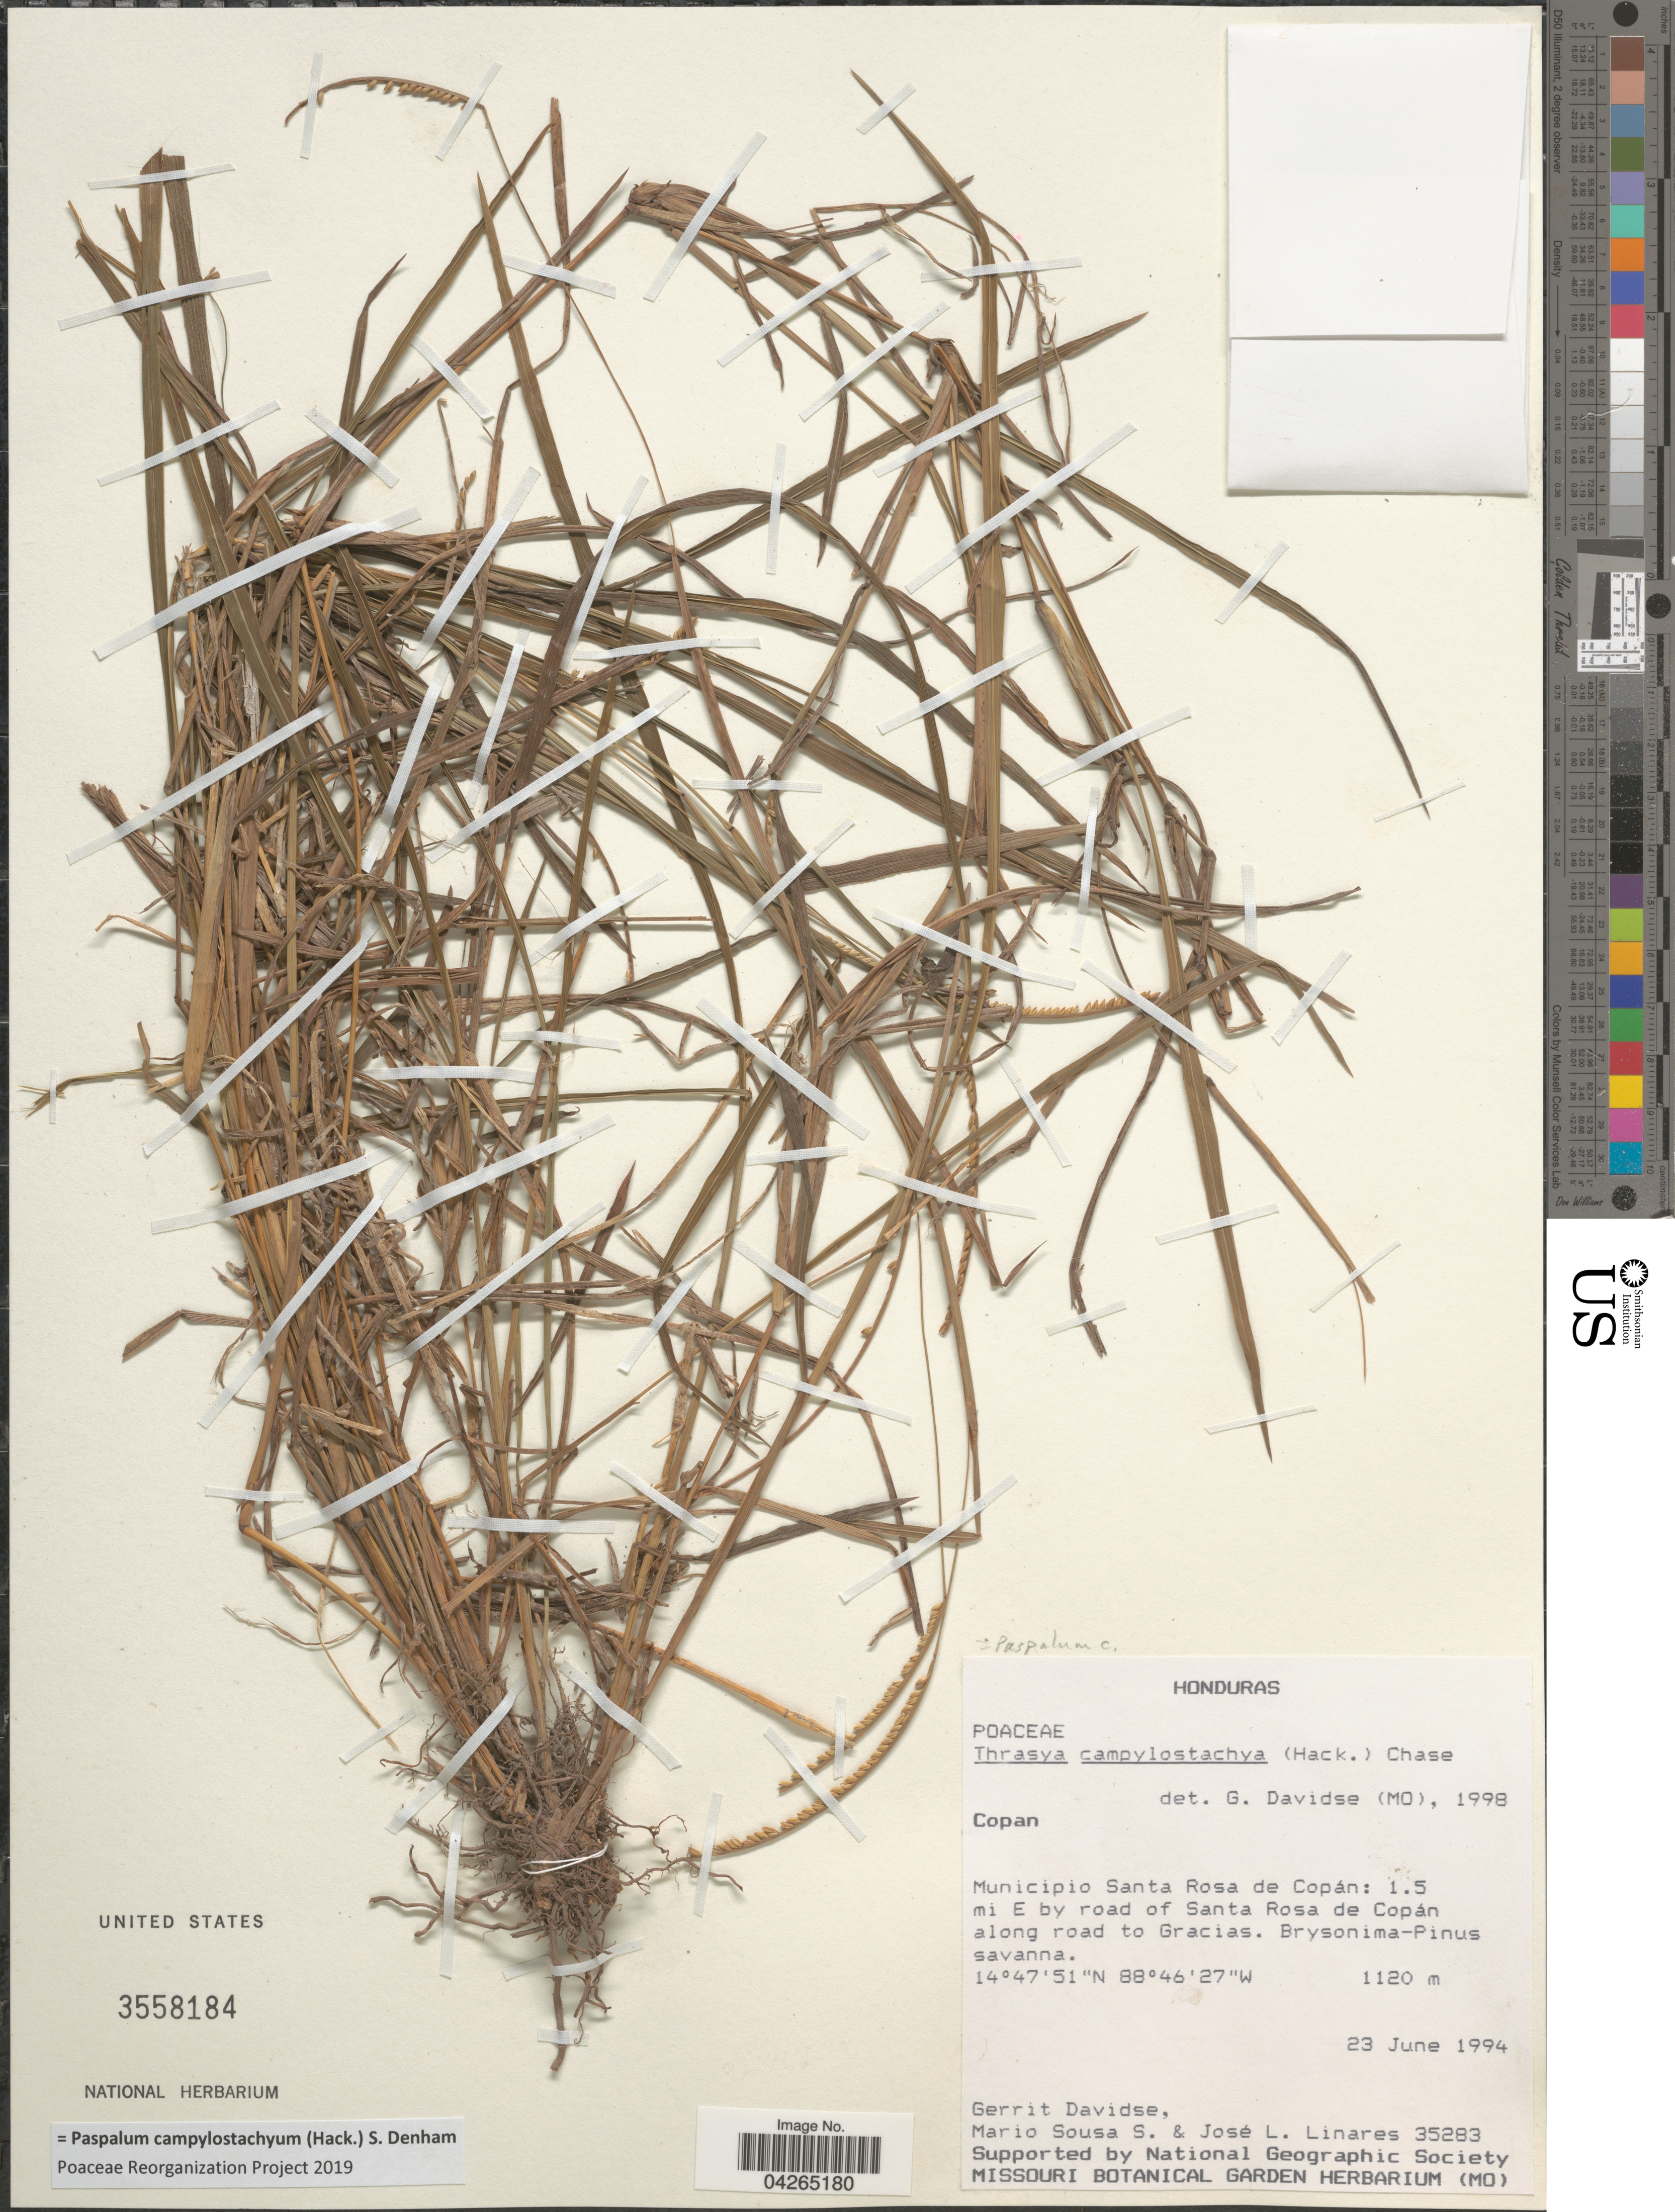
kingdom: Plantae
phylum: Tracheophyta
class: Liliopsida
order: Poales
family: Poaceae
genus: Paspalum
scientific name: Paspalum campylostachyum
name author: (Hack.) S. Denham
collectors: G. Davidse, M. Sousa S. & J. Linares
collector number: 35283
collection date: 1994-06-23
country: Honduras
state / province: Copan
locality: Municipio Santa Rosa de Copán: 1.5 mi E by road of Santa Rosa de Copán along road to Gracias.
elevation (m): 1120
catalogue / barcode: US 3558184